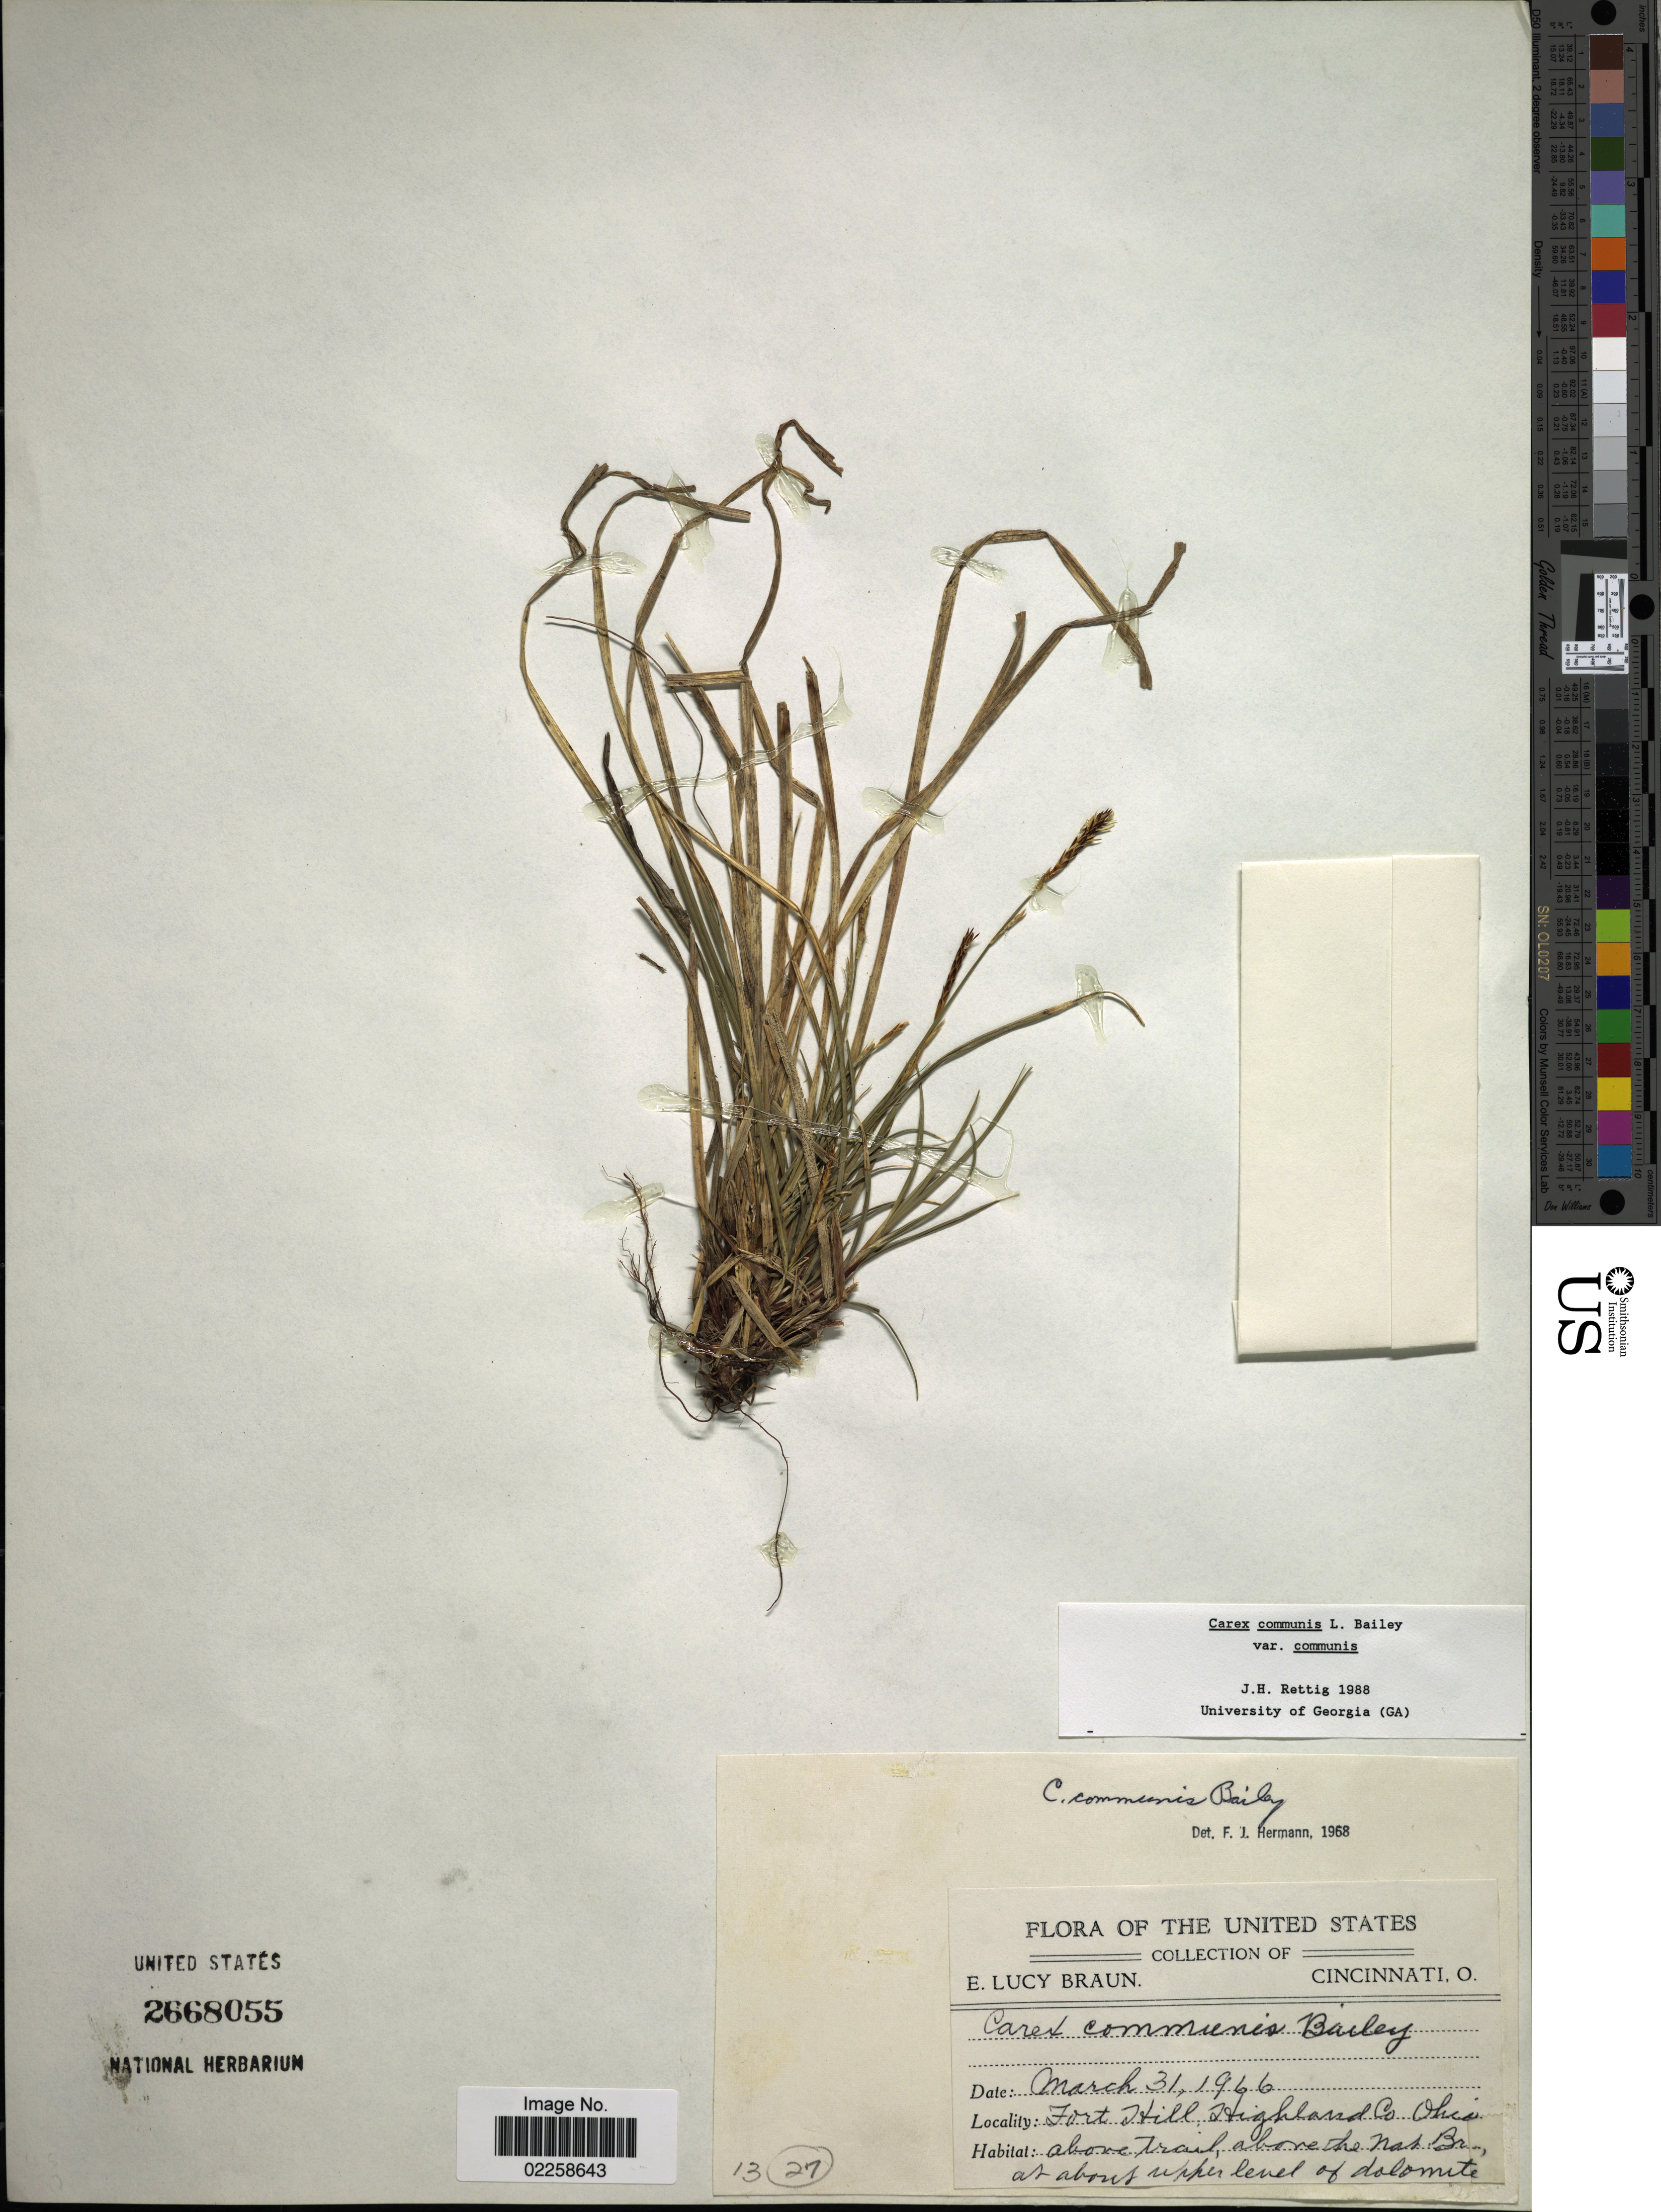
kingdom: Plantae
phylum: Tracheophyta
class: Liliopsida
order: Poales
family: Cyperaceae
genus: Carex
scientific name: Carex communis var. communis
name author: L.H. Bailey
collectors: E. L. Braun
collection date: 1966-03-31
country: United States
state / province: Ohio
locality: Fort Hill Highlands Co., Ohio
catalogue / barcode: US 2668055